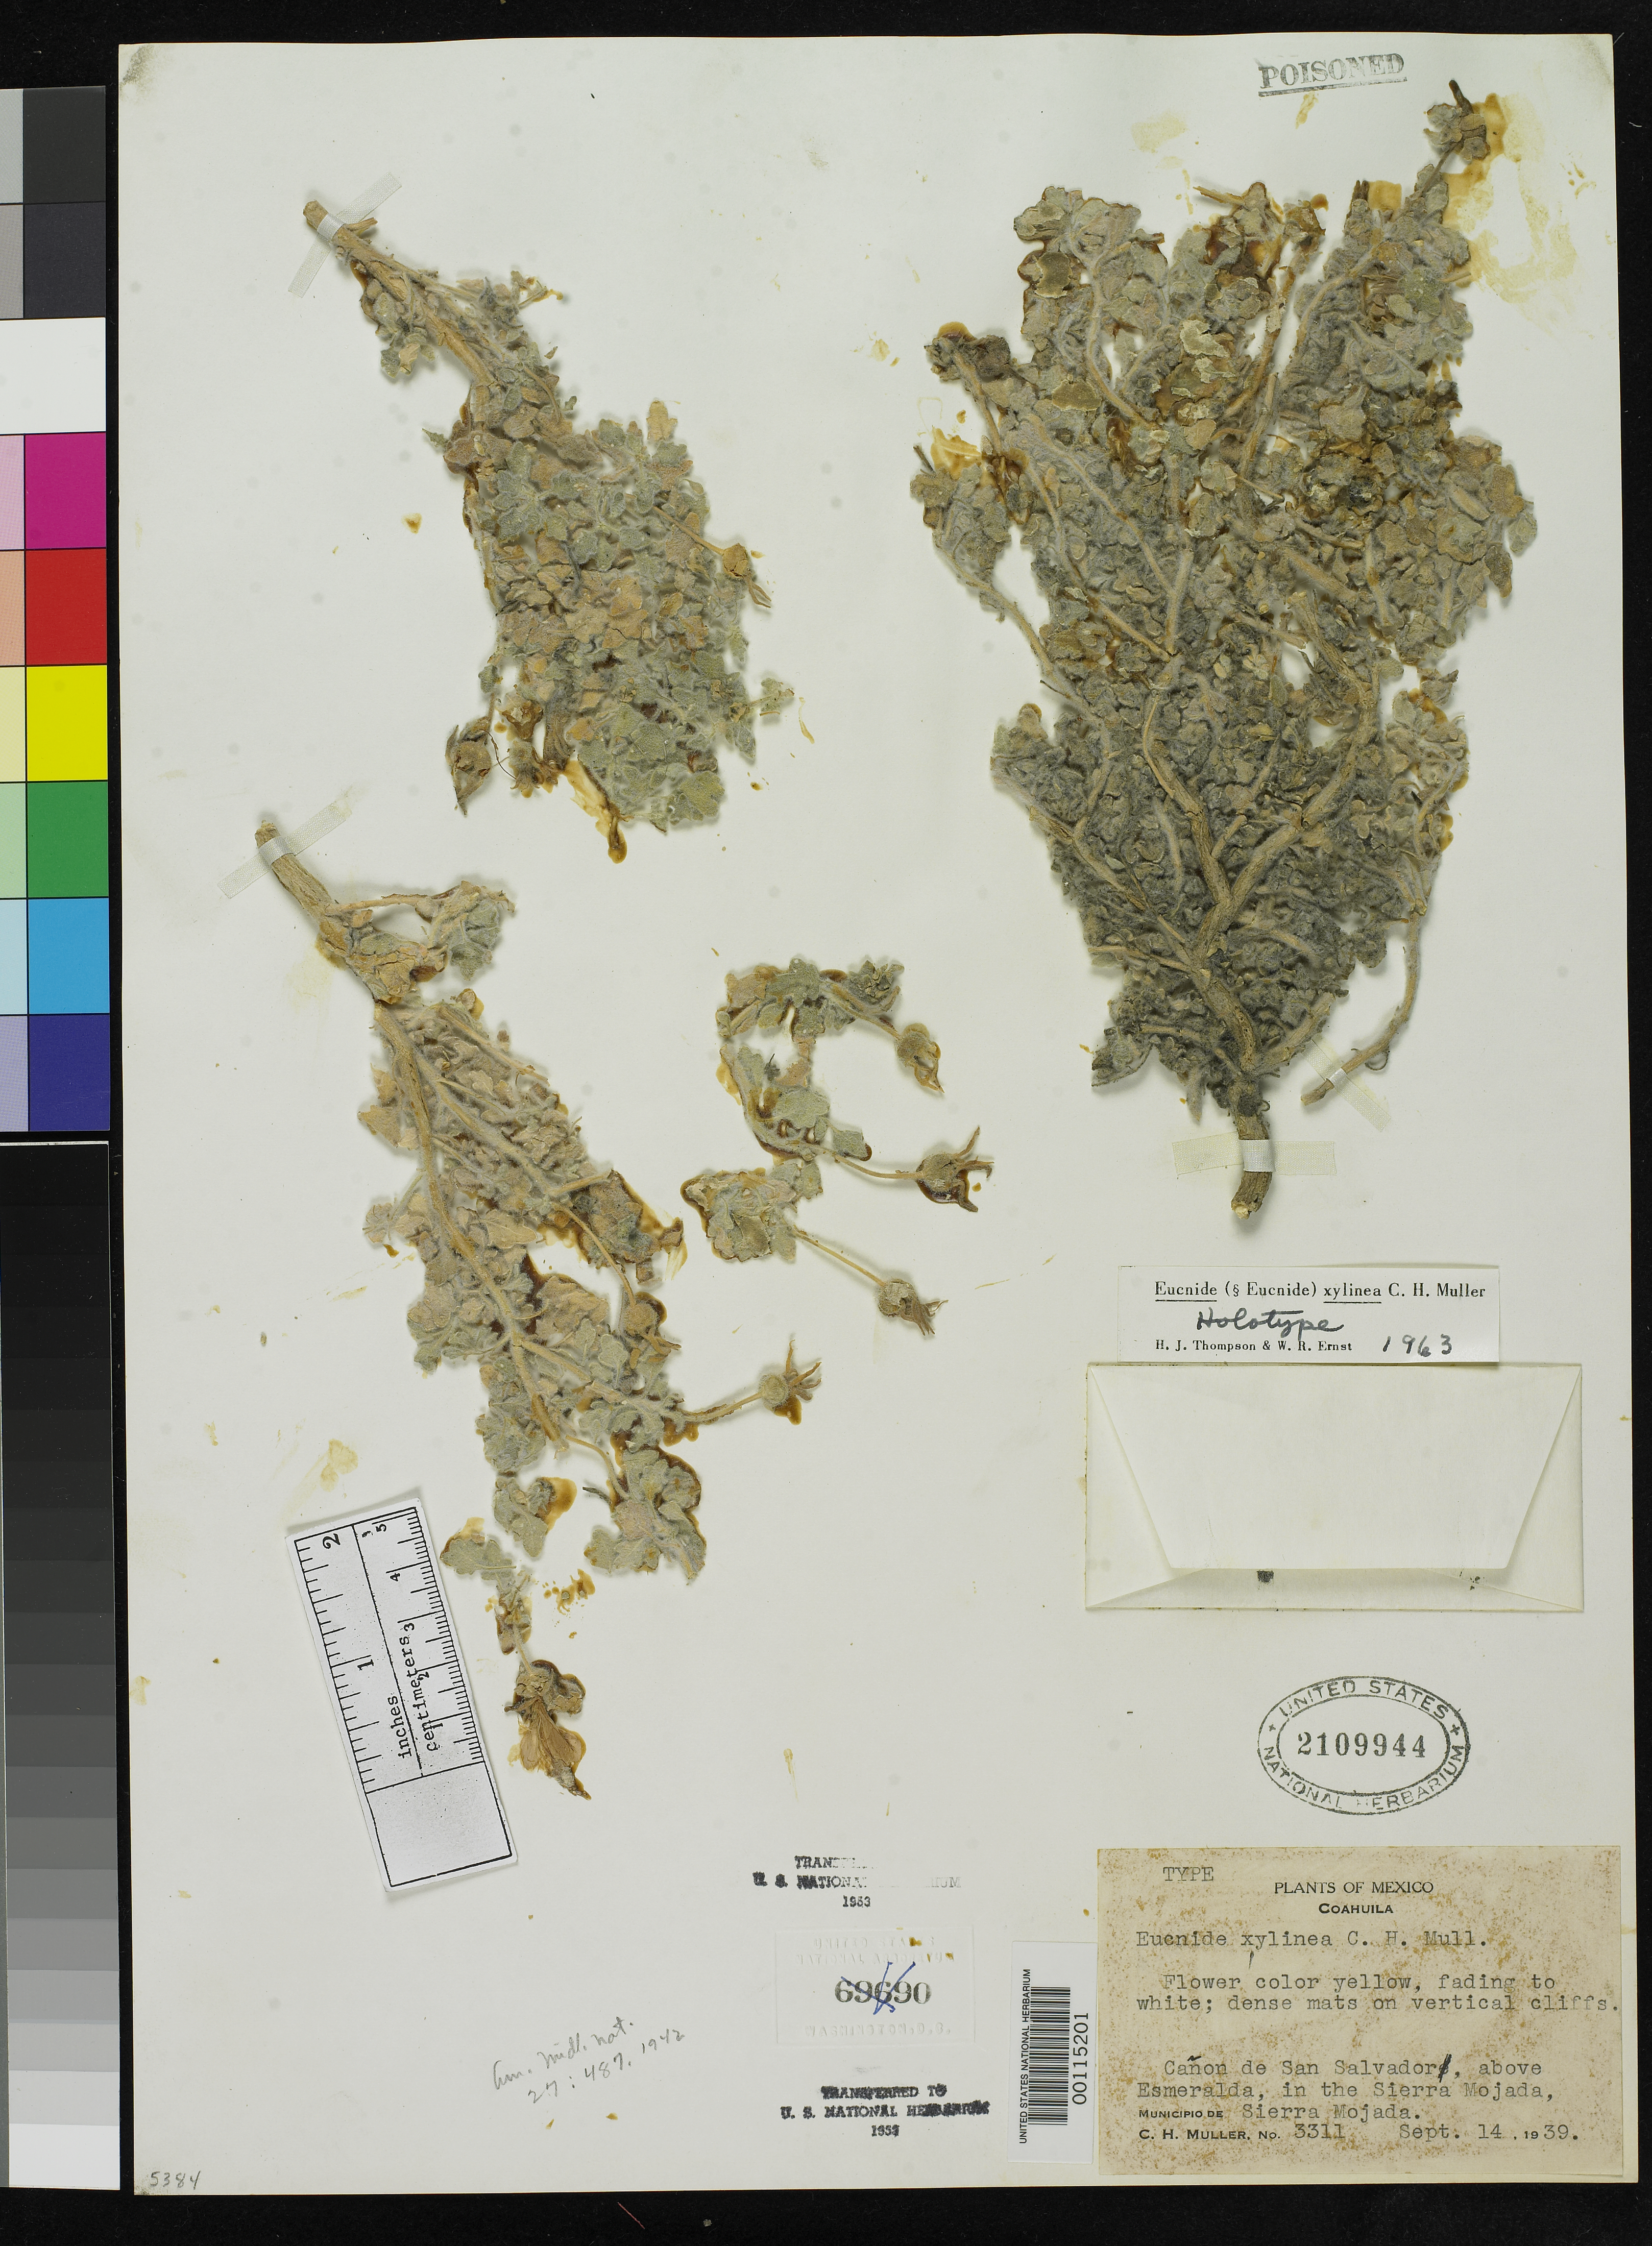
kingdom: Plantae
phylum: Tracheophyta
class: Magnoliopsida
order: Cornales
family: Loasaceae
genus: Eucnide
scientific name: Eucnide xylinea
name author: C.H. Mull.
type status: Holotype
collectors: C. H. Müller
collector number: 3311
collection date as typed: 14 Sep 1939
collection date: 1939-09-14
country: Mexico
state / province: Coahuila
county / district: Sierra Mojada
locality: Canon de San Salvador, above Esmeralda, Sierra Mojada.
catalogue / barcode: US 2109944